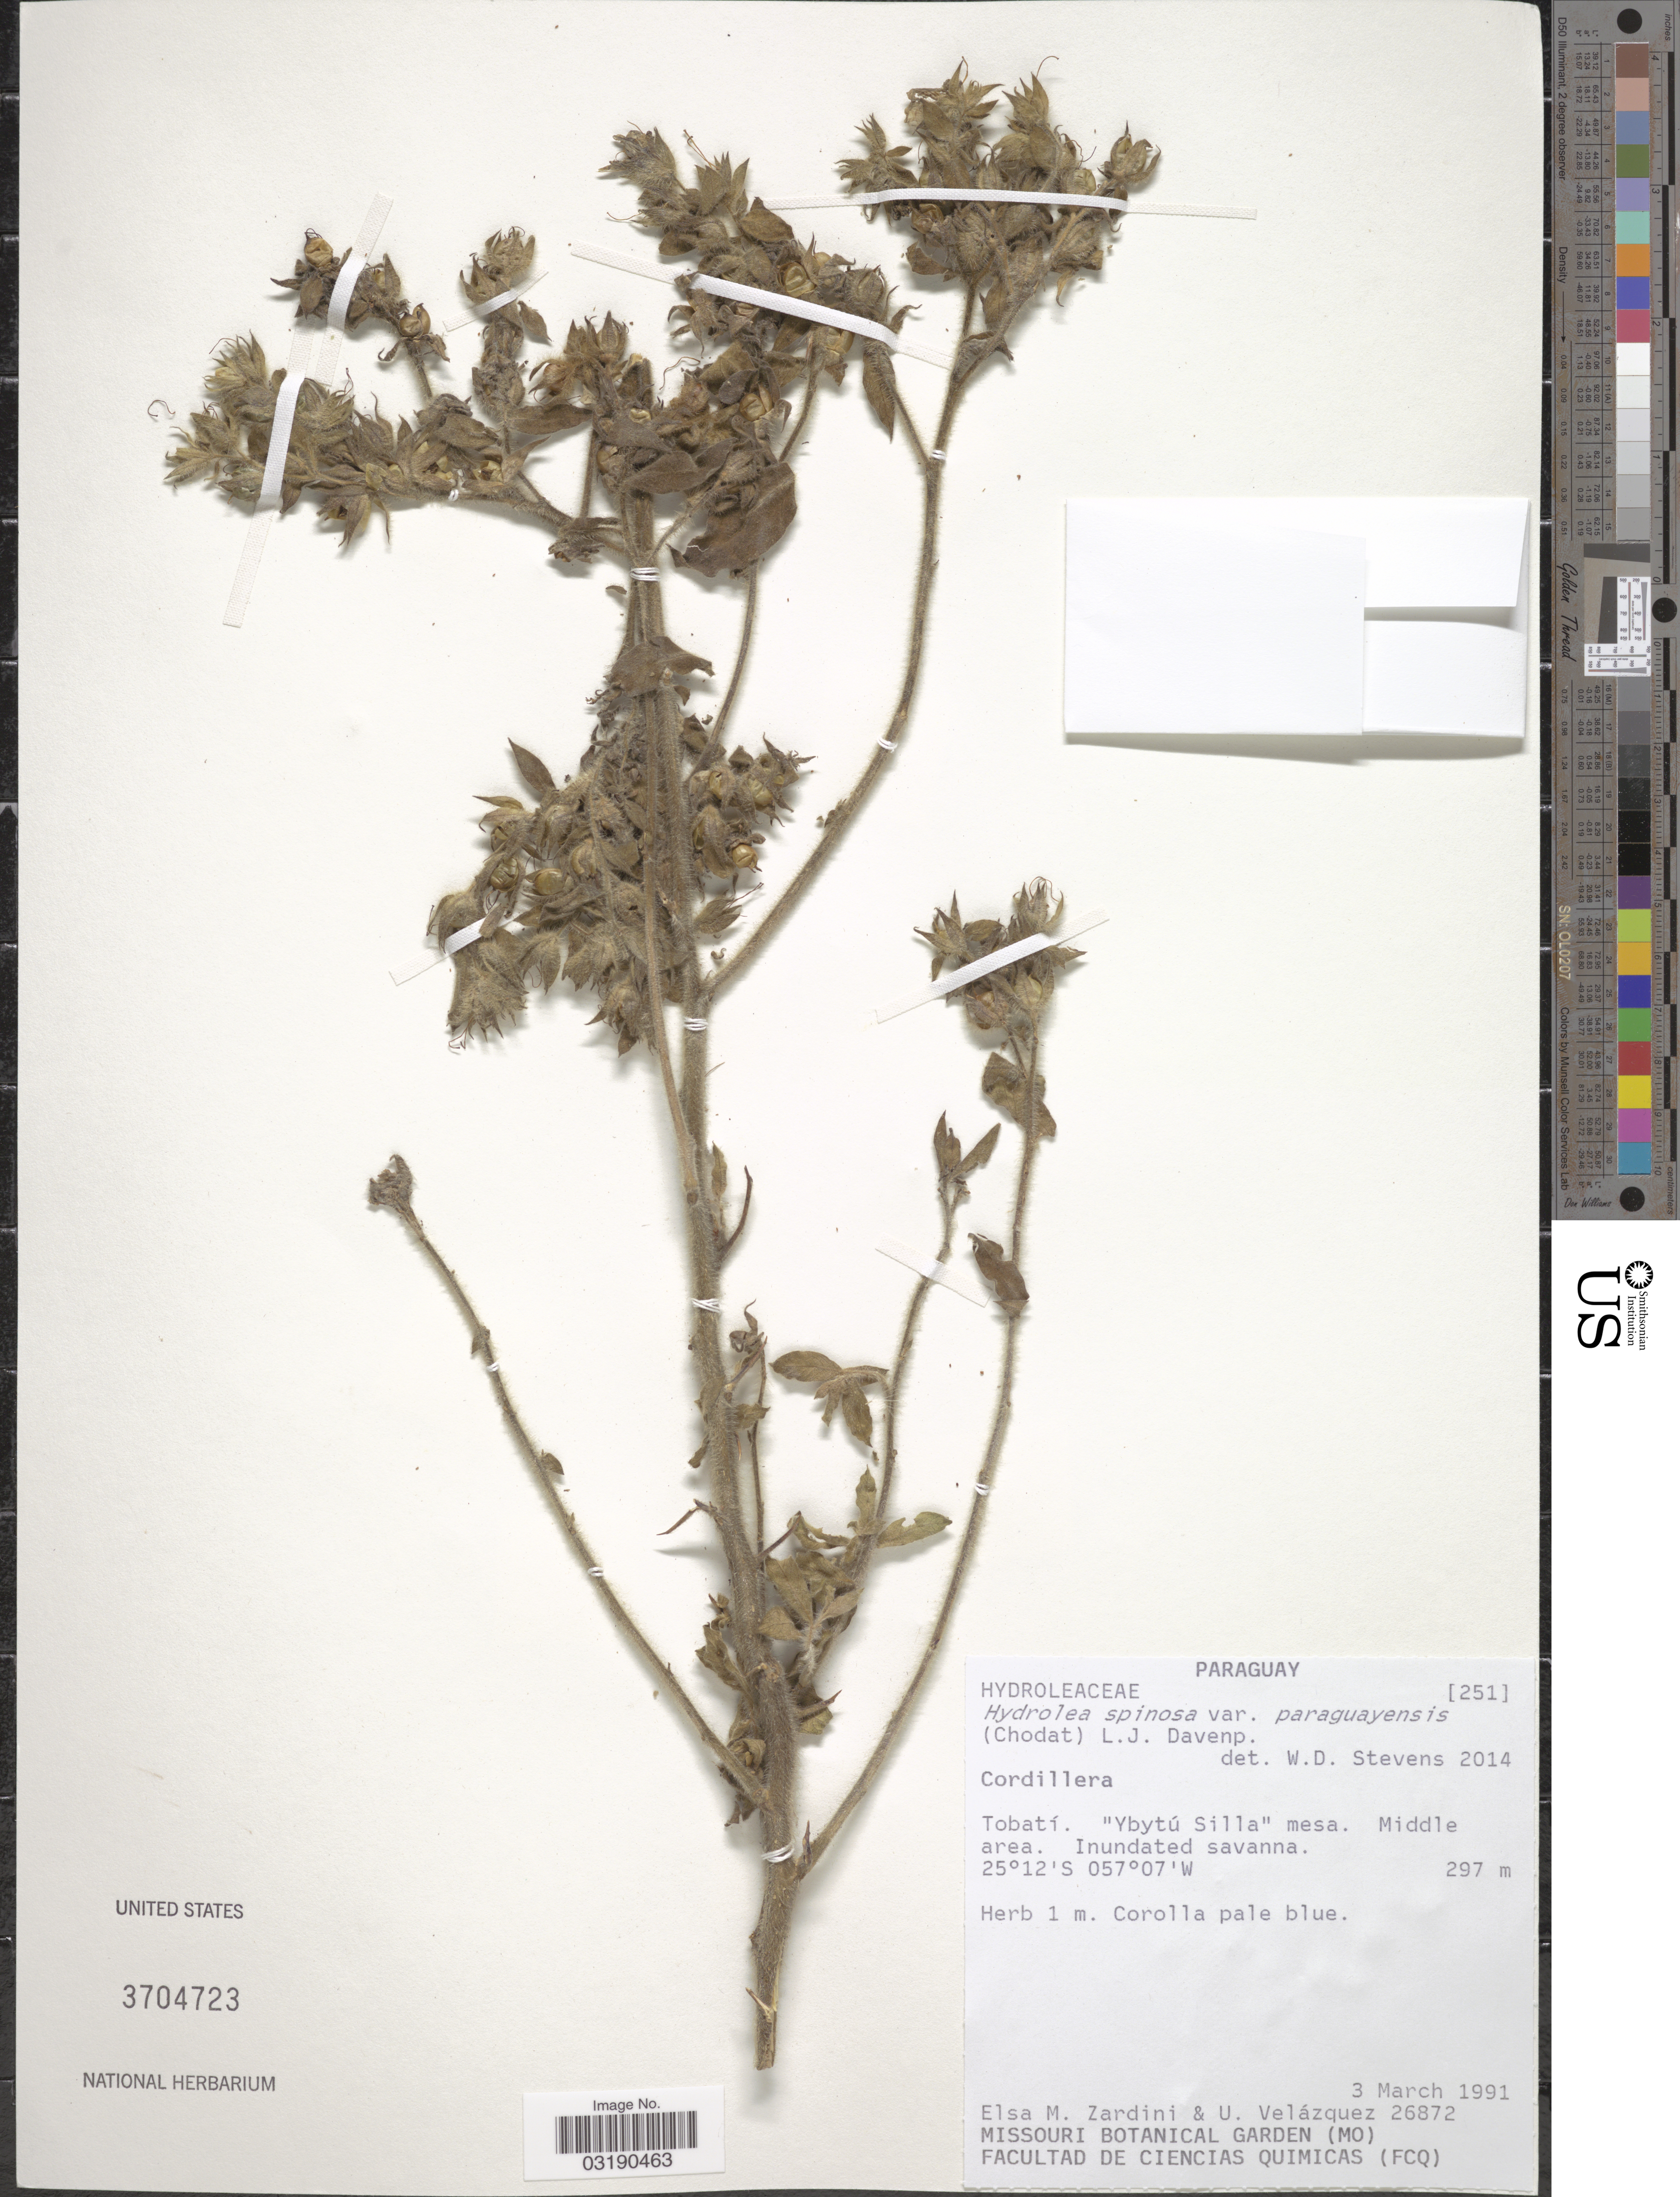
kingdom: Plantae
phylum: Tracheophyta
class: Magnoliopsida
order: Solanales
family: Hydroleaceae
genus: Hydrolea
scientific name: Hydrolea spinosa var. paraguayensis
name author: (Chodat) L.J. Davenp.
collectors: E. M. Zardini & U. Velázquez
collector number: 26872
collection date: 1991-03-03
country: Paraguay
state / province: Cordillera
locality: Tobatí. "Ybytú Silla" mesa. Middle area.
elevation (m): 297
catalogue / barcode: US 3704723